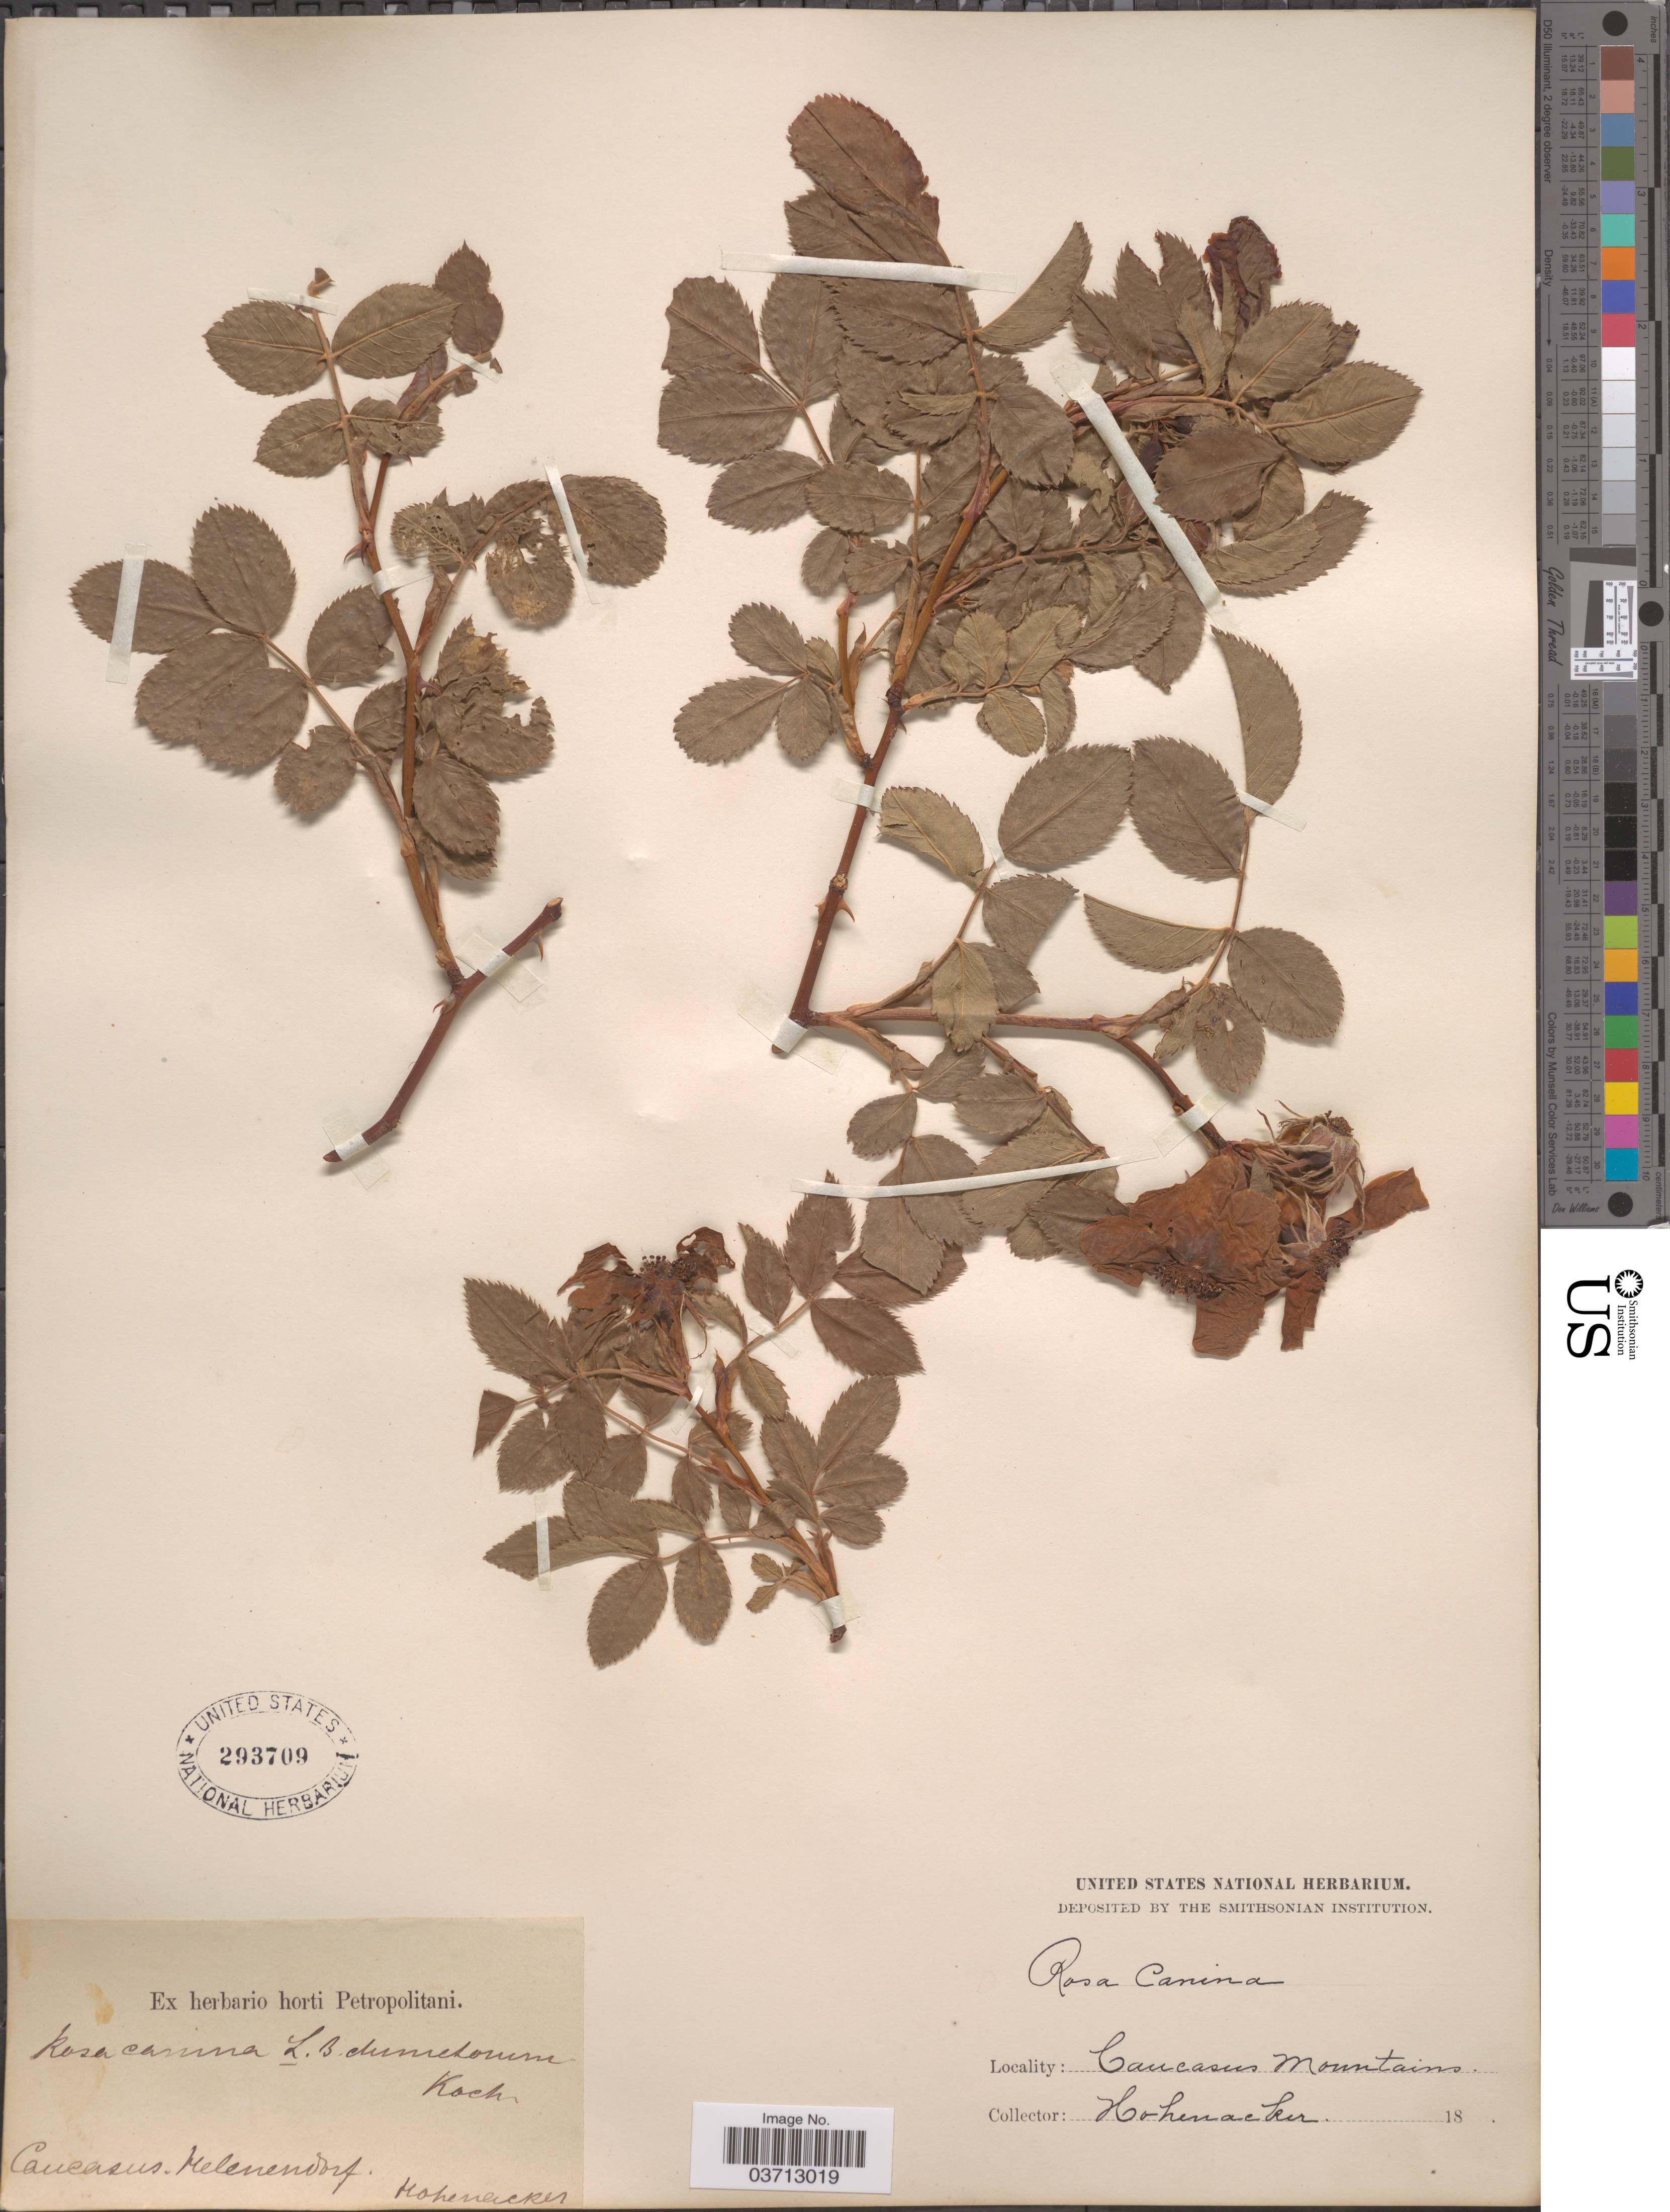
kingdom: Plantae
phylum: Tracheophyta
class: Magnoliopsida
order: Rosales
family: Rosaceae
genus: Rosa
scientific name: Rosa canina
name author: L.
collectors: Hohenacker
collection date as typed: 18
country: Azerbaijan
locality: Caucasus Mountains. Caucasus. Helenendorf.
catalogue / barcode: US 293709